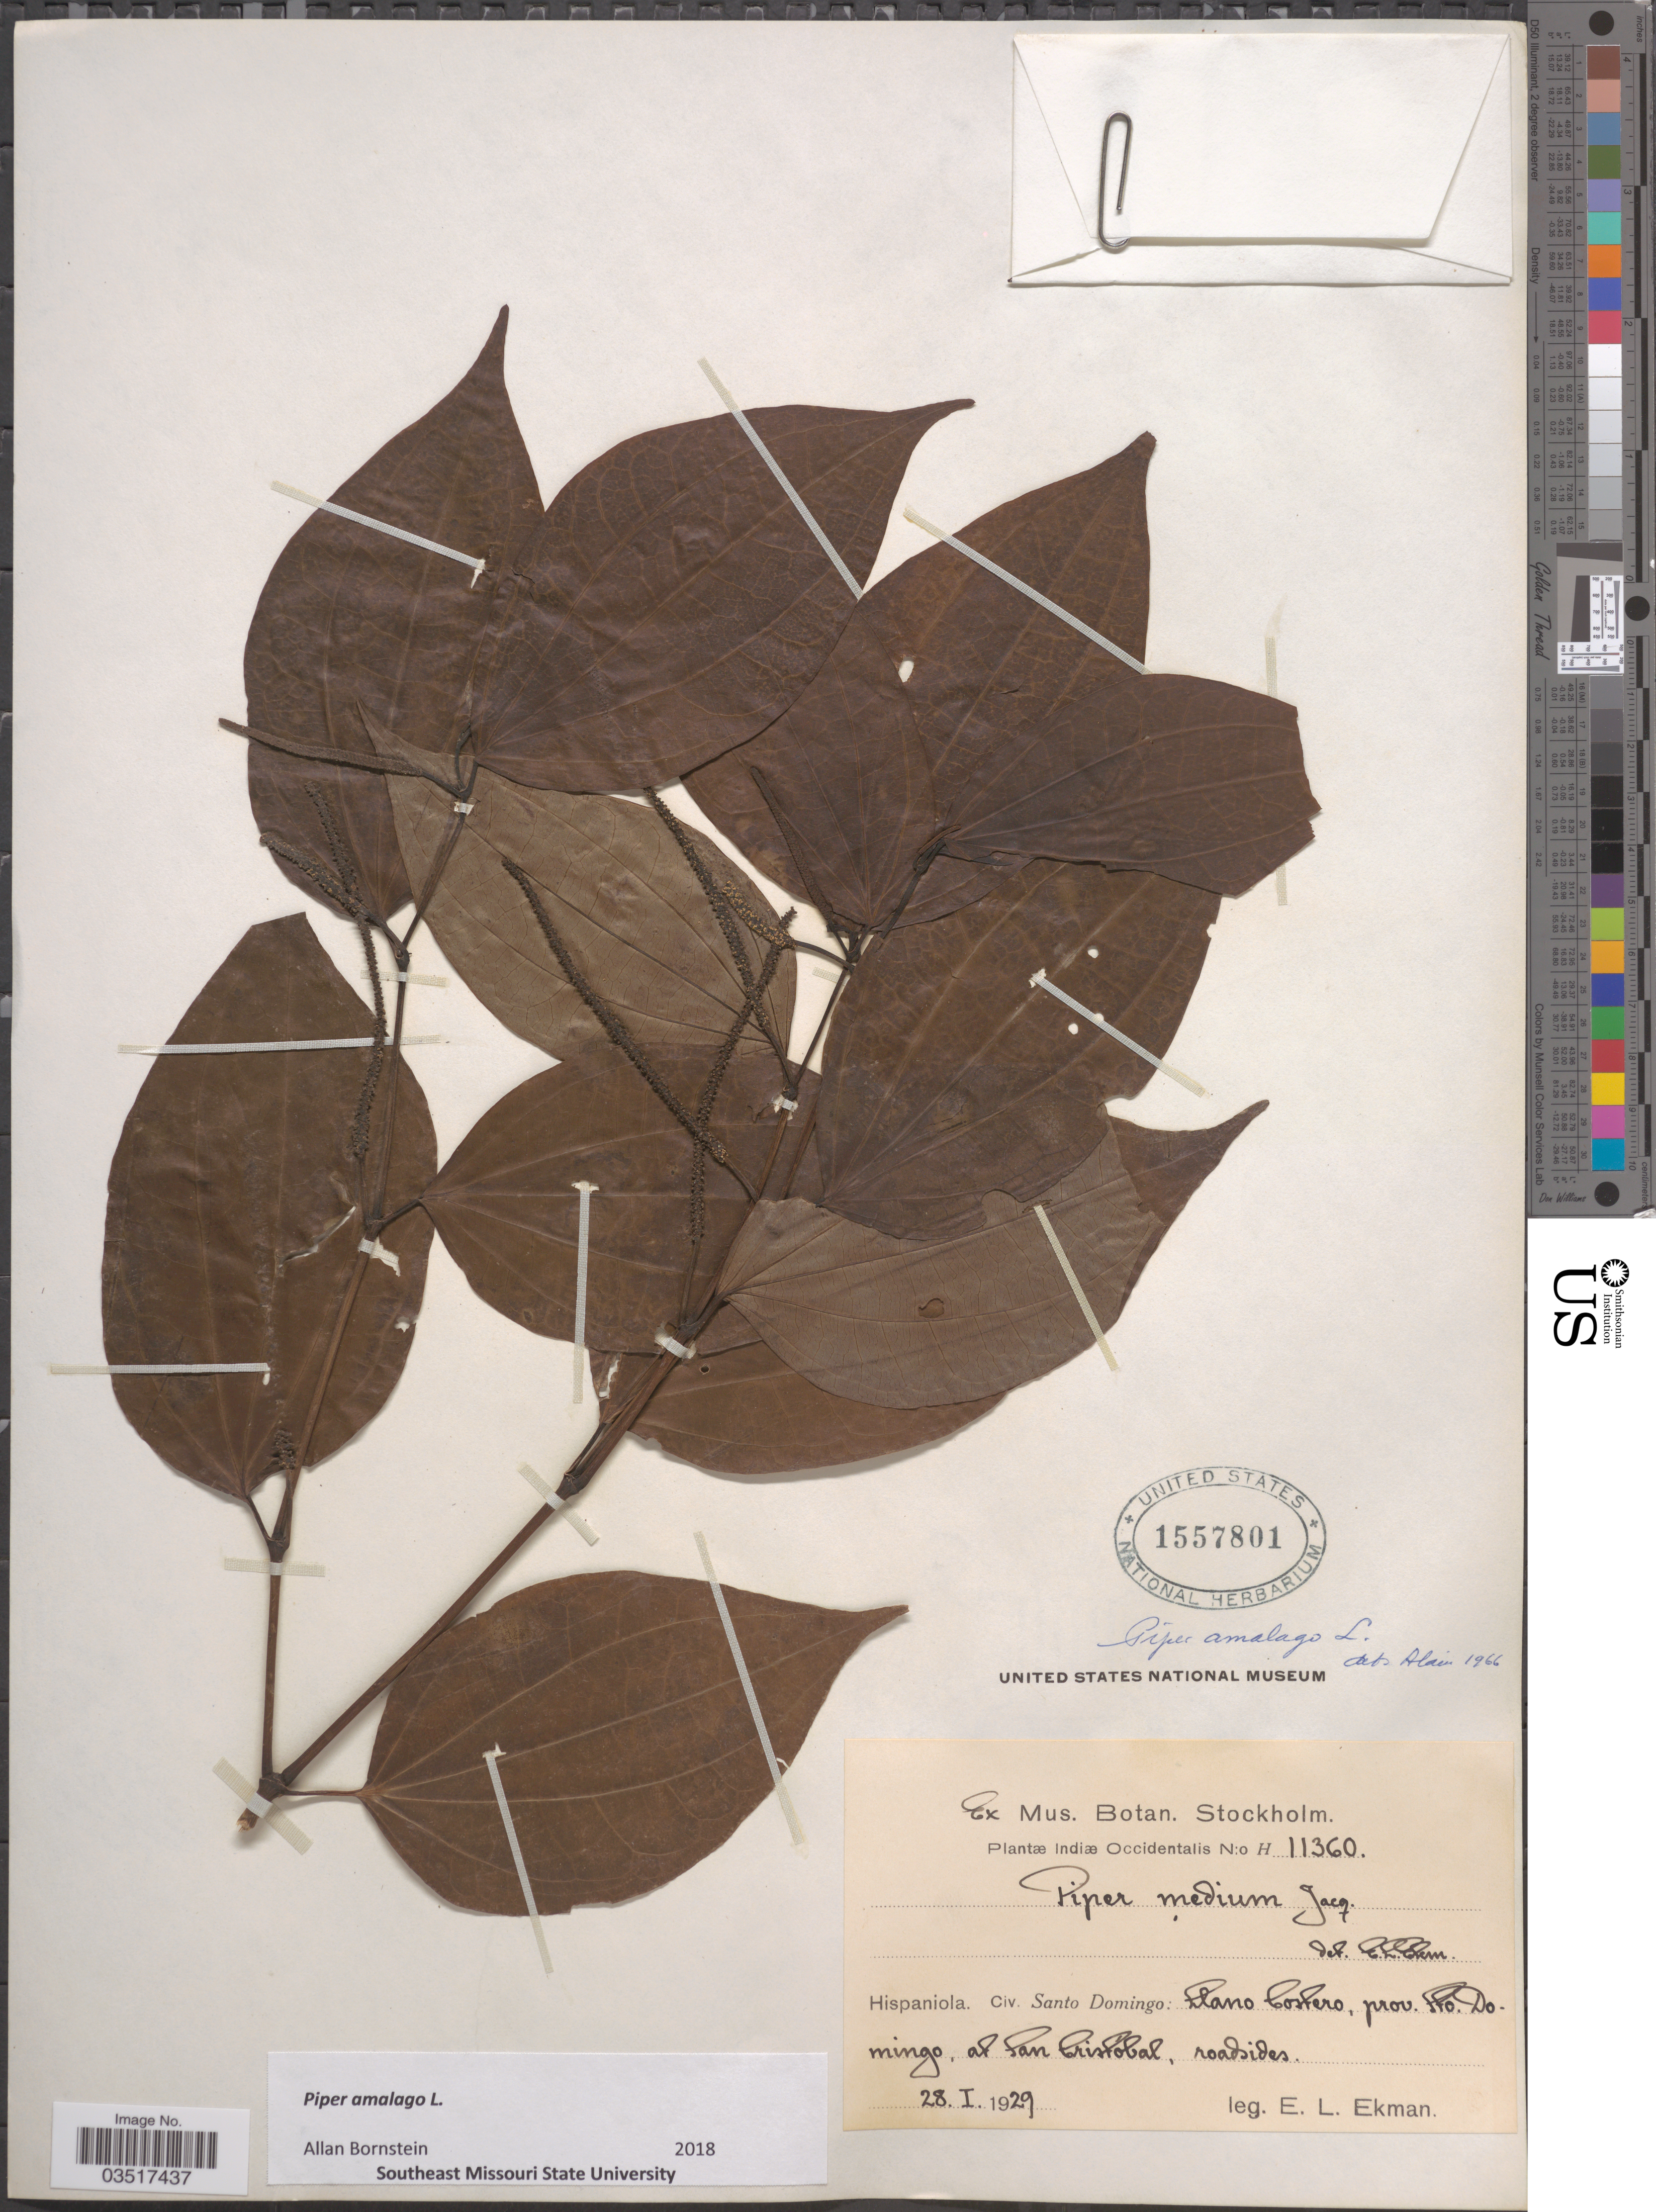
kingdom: Plantae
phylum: Tracheophyta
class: Magnoliopsida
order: Piperales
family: Piperaceae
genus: Piper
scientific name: Piper amalago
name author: L.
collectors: E. L. Ekman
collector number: H11360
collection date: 1929-01-28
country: Dominican Republic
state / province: San Cristóbal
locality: Indiæ Occidentalis. Hispaniola. Civ. Santo Domingo: Llano Costero, prov. Sto. Domingo, at San Cristobal, roadsides.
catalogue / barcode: US 1557801